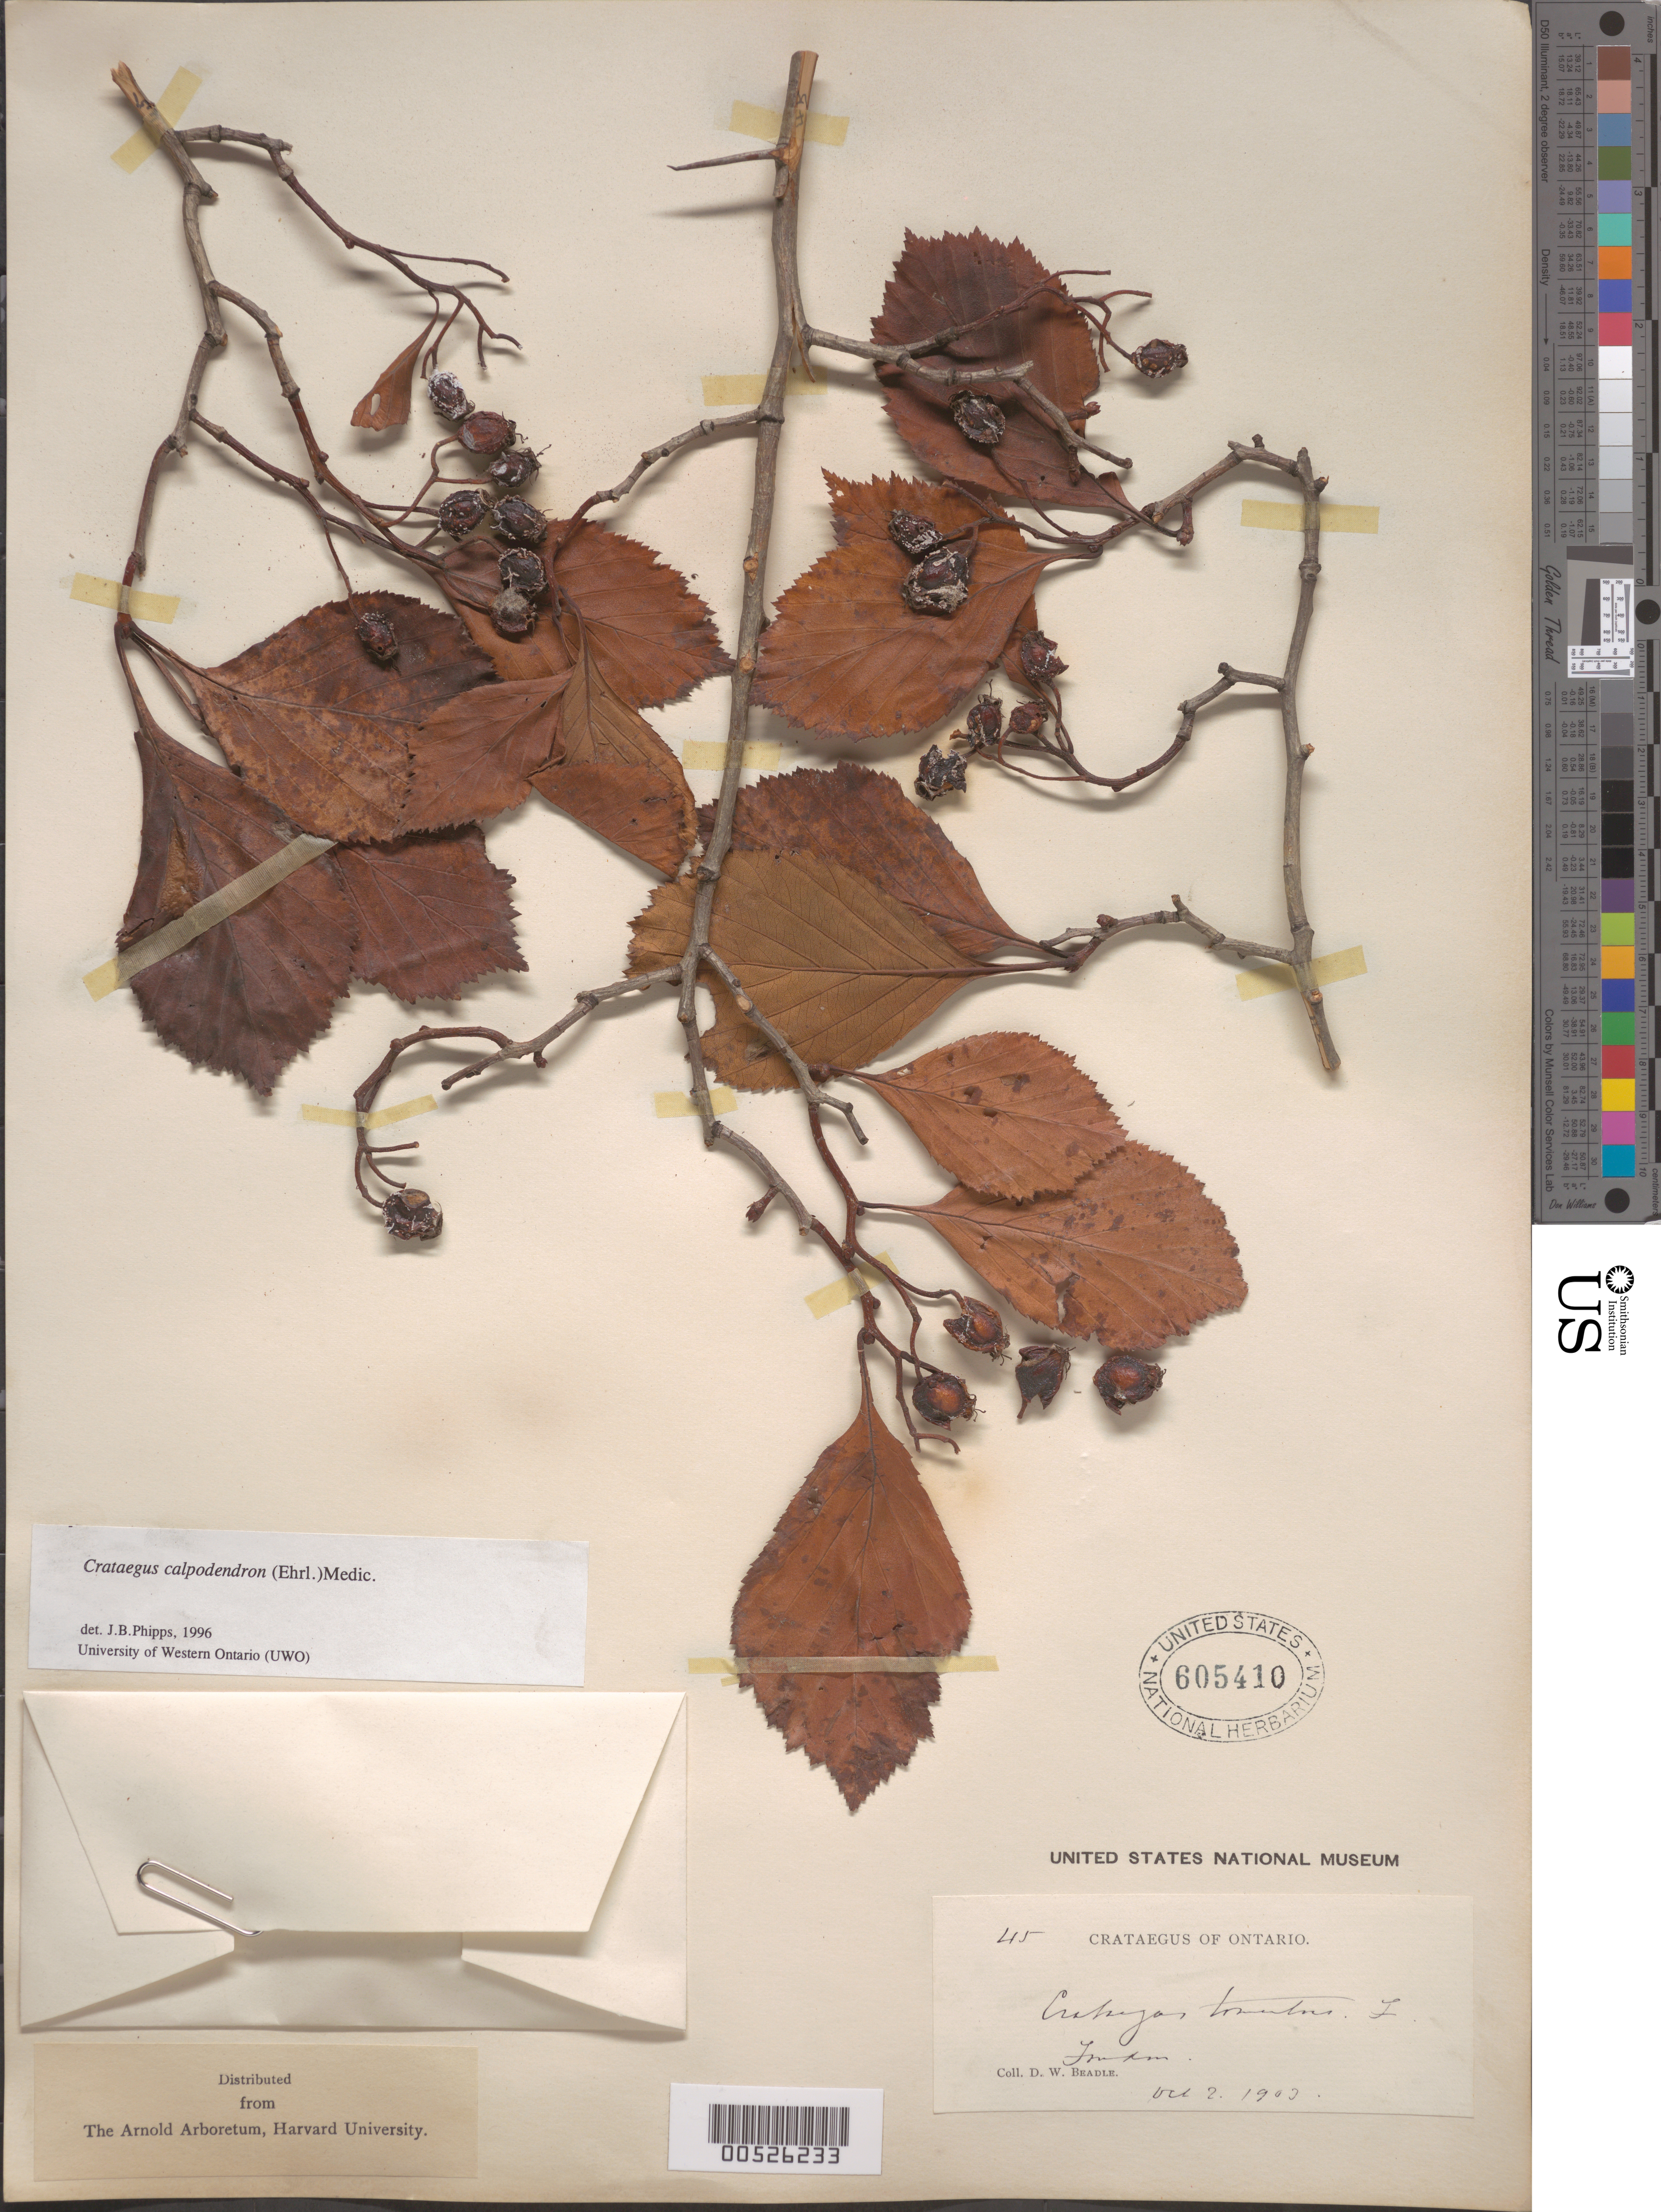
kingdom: Plantae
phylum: Tracheophyta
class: Magnoliopsida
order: Rosales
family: Rosaceae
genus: Crataegus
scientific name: Crataegus calpodendron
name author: (Ehrh.) Medik.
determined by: Phipps, James B., (UWO), University of Western Ontario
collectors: D. Beadle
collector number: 45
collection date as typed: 02 Oct 1903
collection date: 1903-10-02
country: Canada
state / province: Ontario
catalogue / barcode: US 605410